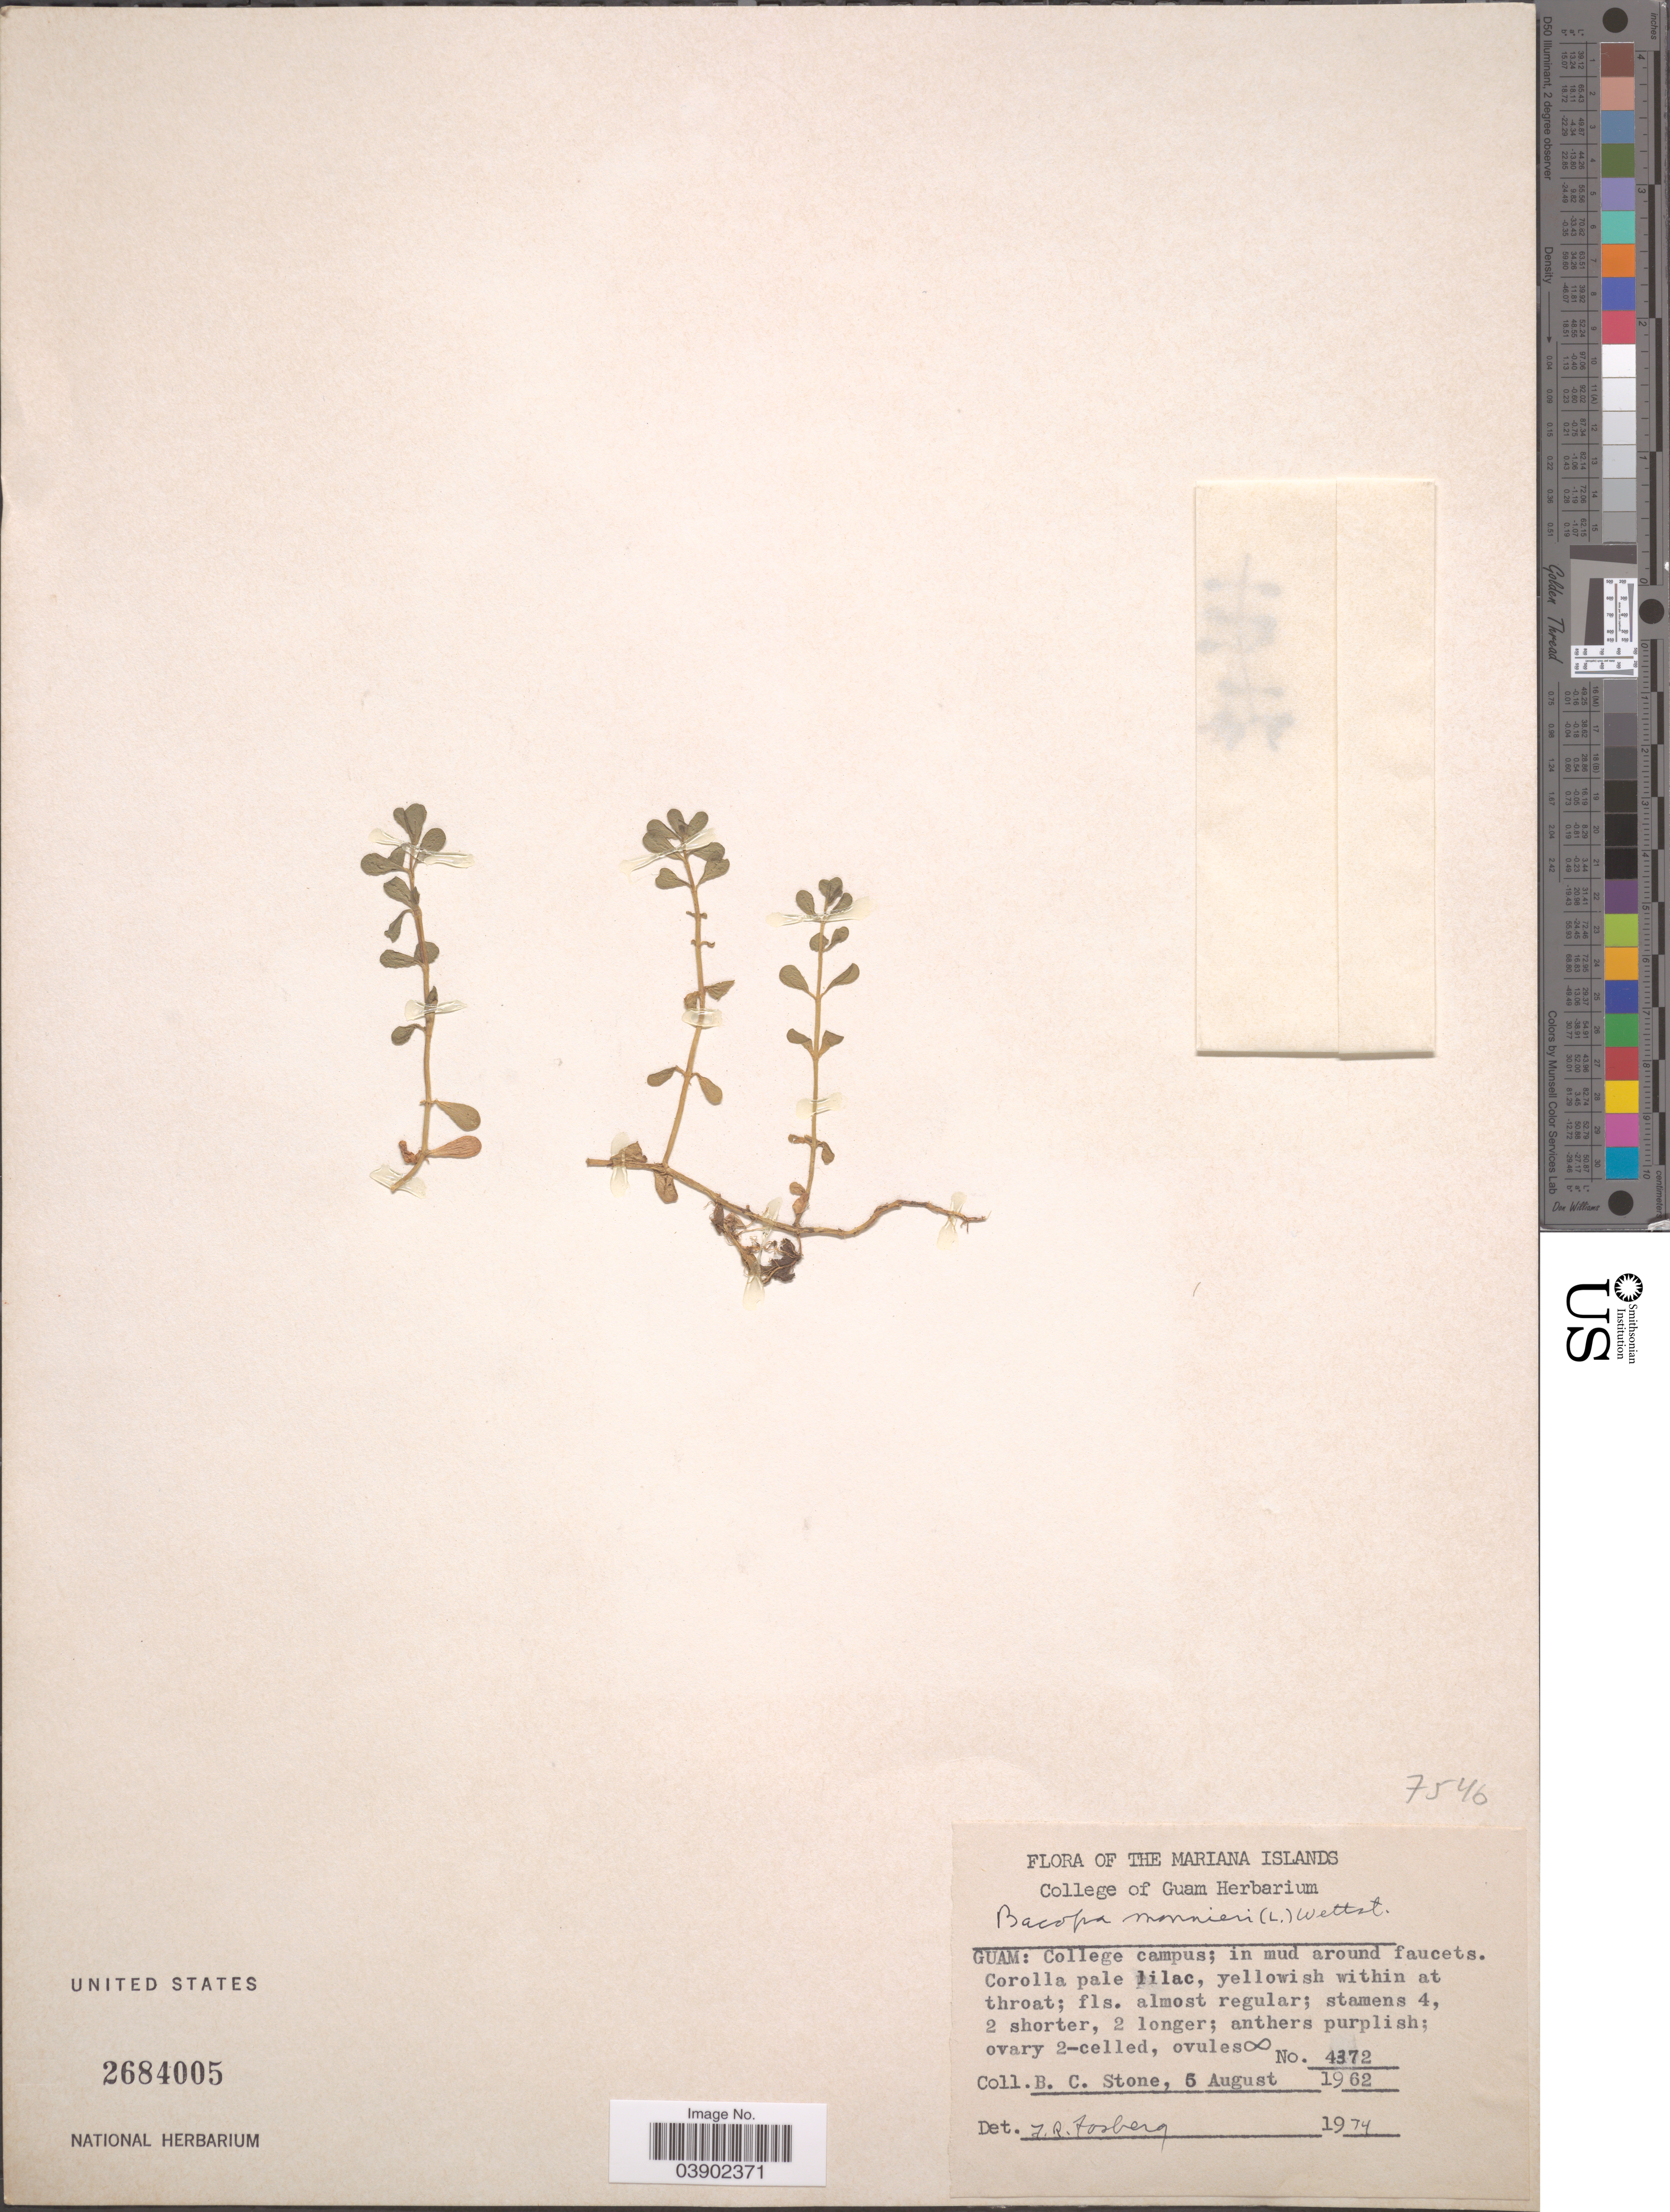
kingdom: Plantae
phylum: Tracheophyta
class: Magnoliopsida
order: Lamiales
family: Plantaginaceae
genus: Bacopa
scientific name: Bacopa monnieri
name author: (L.) Pennell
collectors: B. C. Stone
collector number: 4372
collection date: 1962-08-05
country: Guam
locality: The Mariana Islands. College campus.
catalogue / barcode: US 2684005